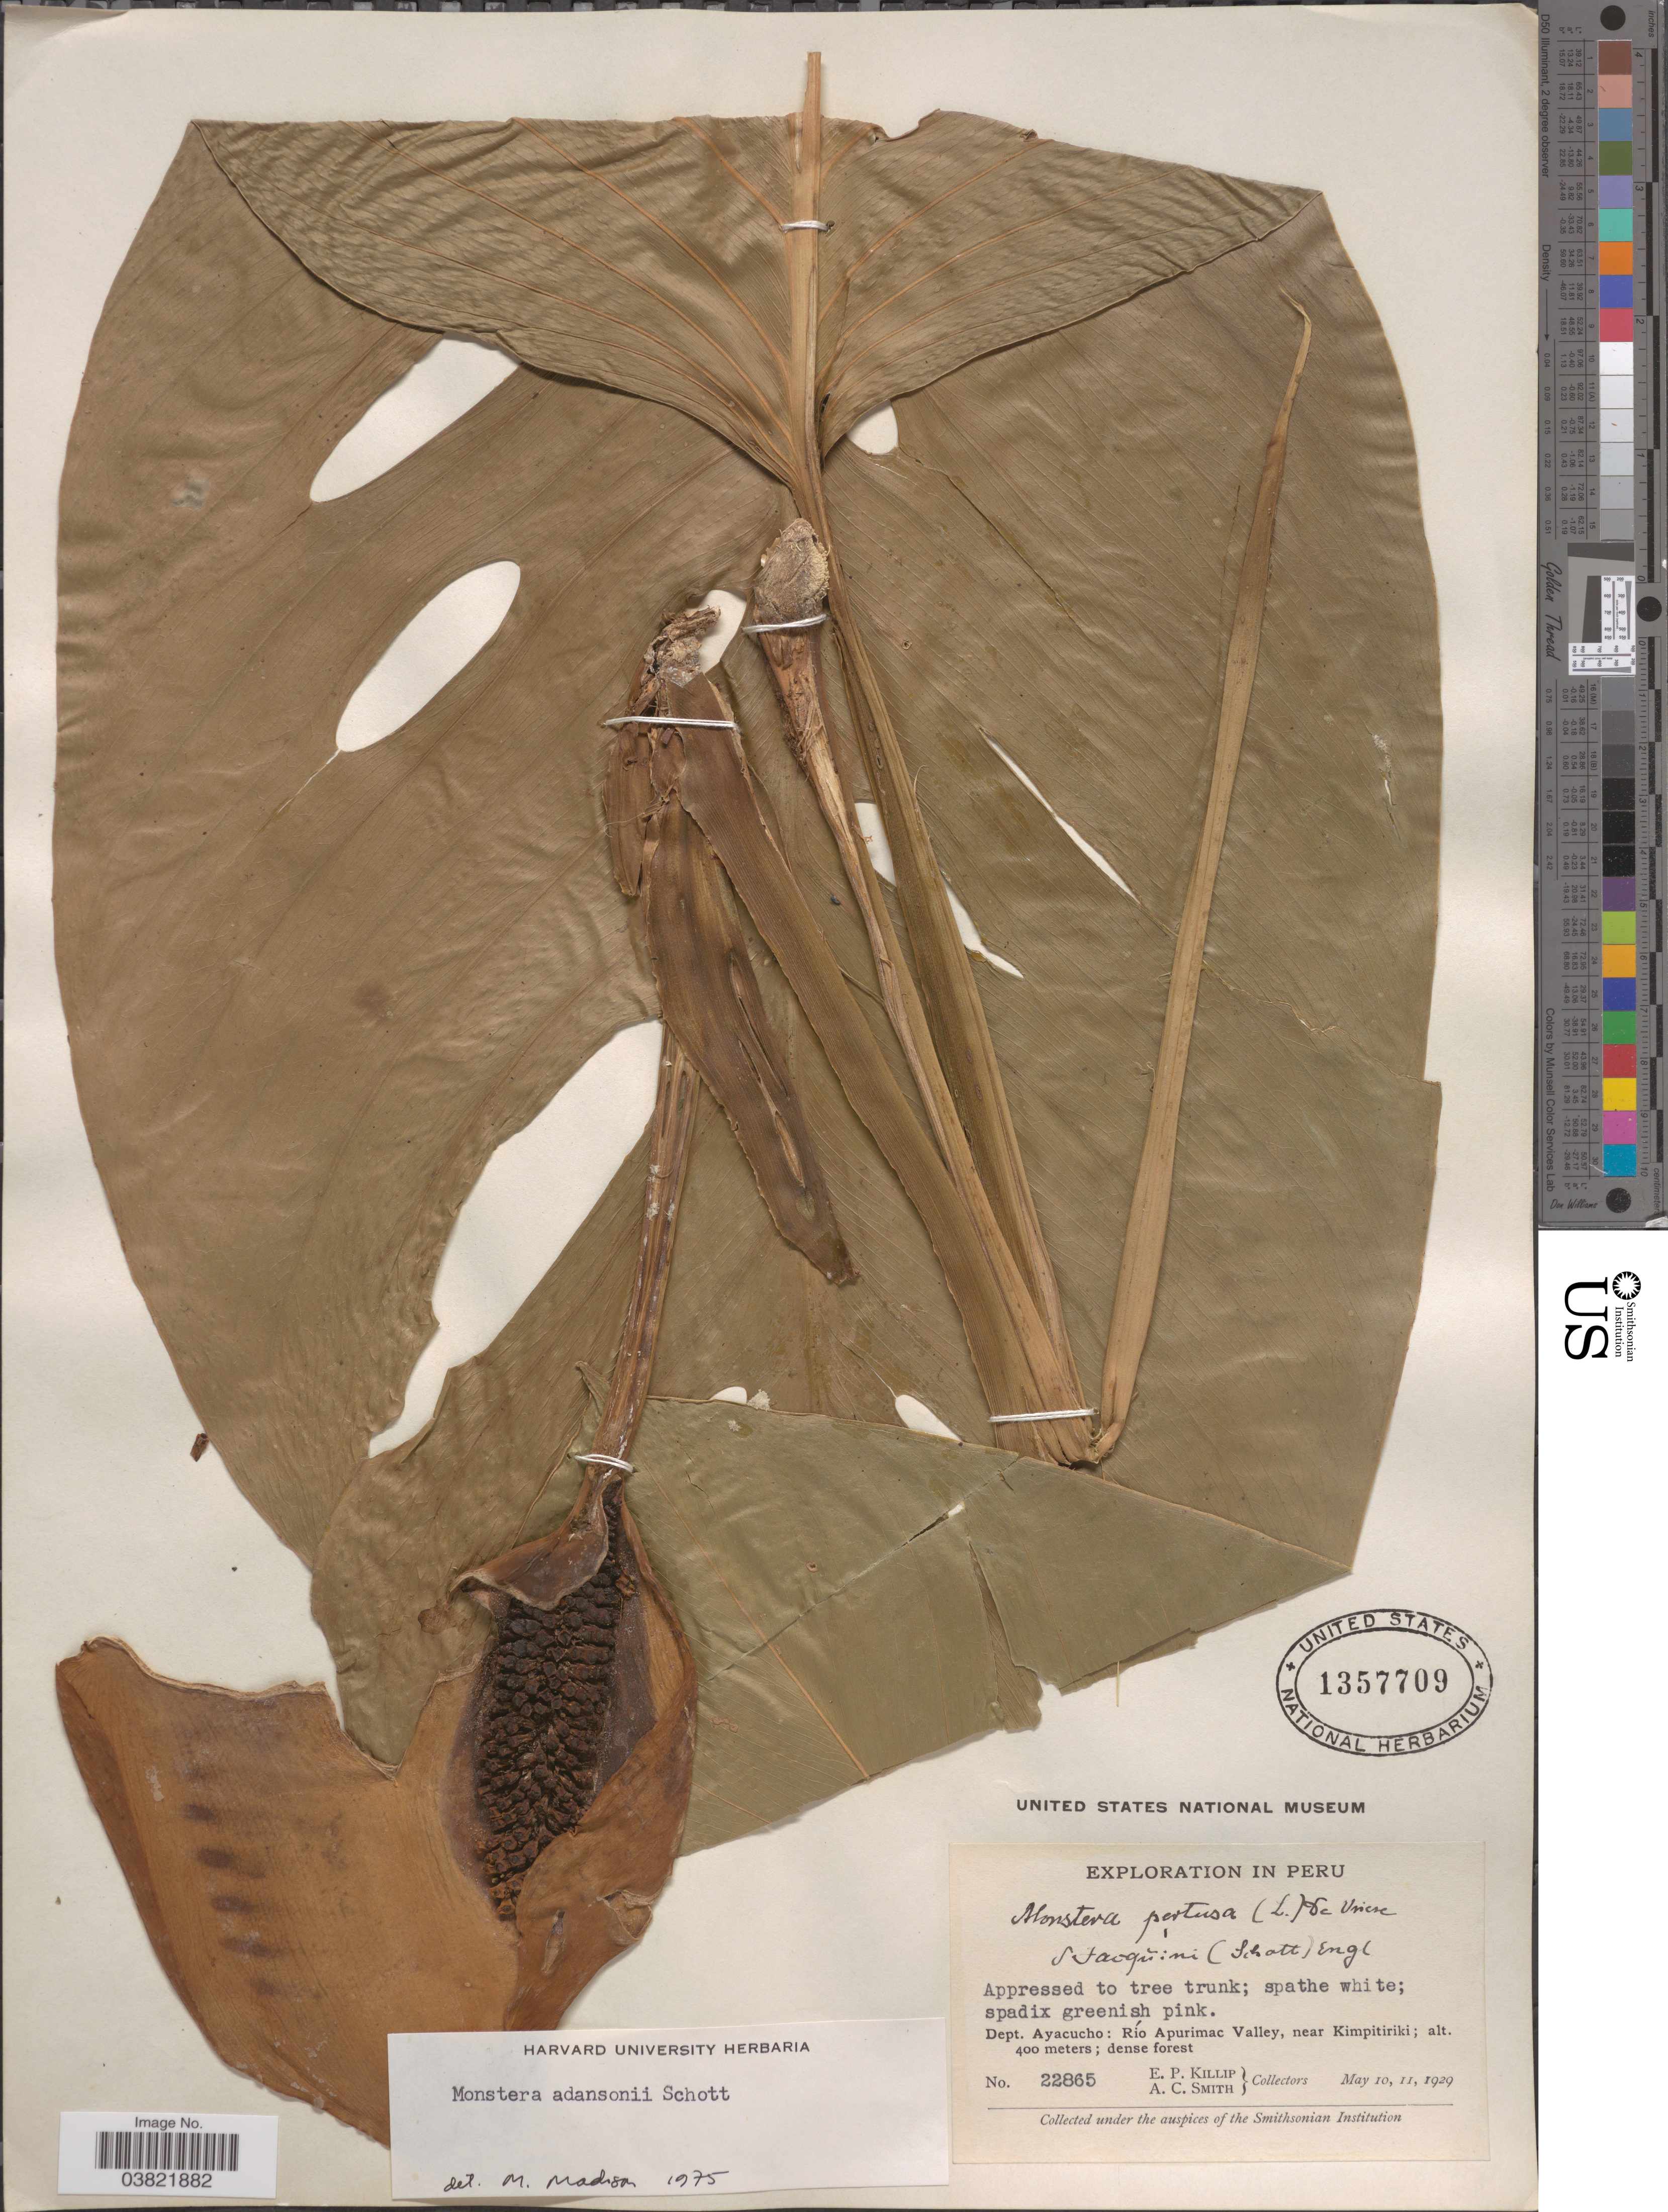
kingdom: Plantae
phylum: Tracheophyta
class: Liliopsida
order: Alismatales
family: Araceae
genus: Monstera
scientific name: Monstera adansonii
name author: Schott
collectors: E. P. Killip & A. C. Smith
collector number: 22865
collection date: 1929-05-10/1929-05-11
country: Peru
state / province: Ayacucho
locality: Dept. Ayacucho: Río Apurimac Valley, near Kimpitiriki.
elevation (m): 400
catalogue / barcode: US 1357709